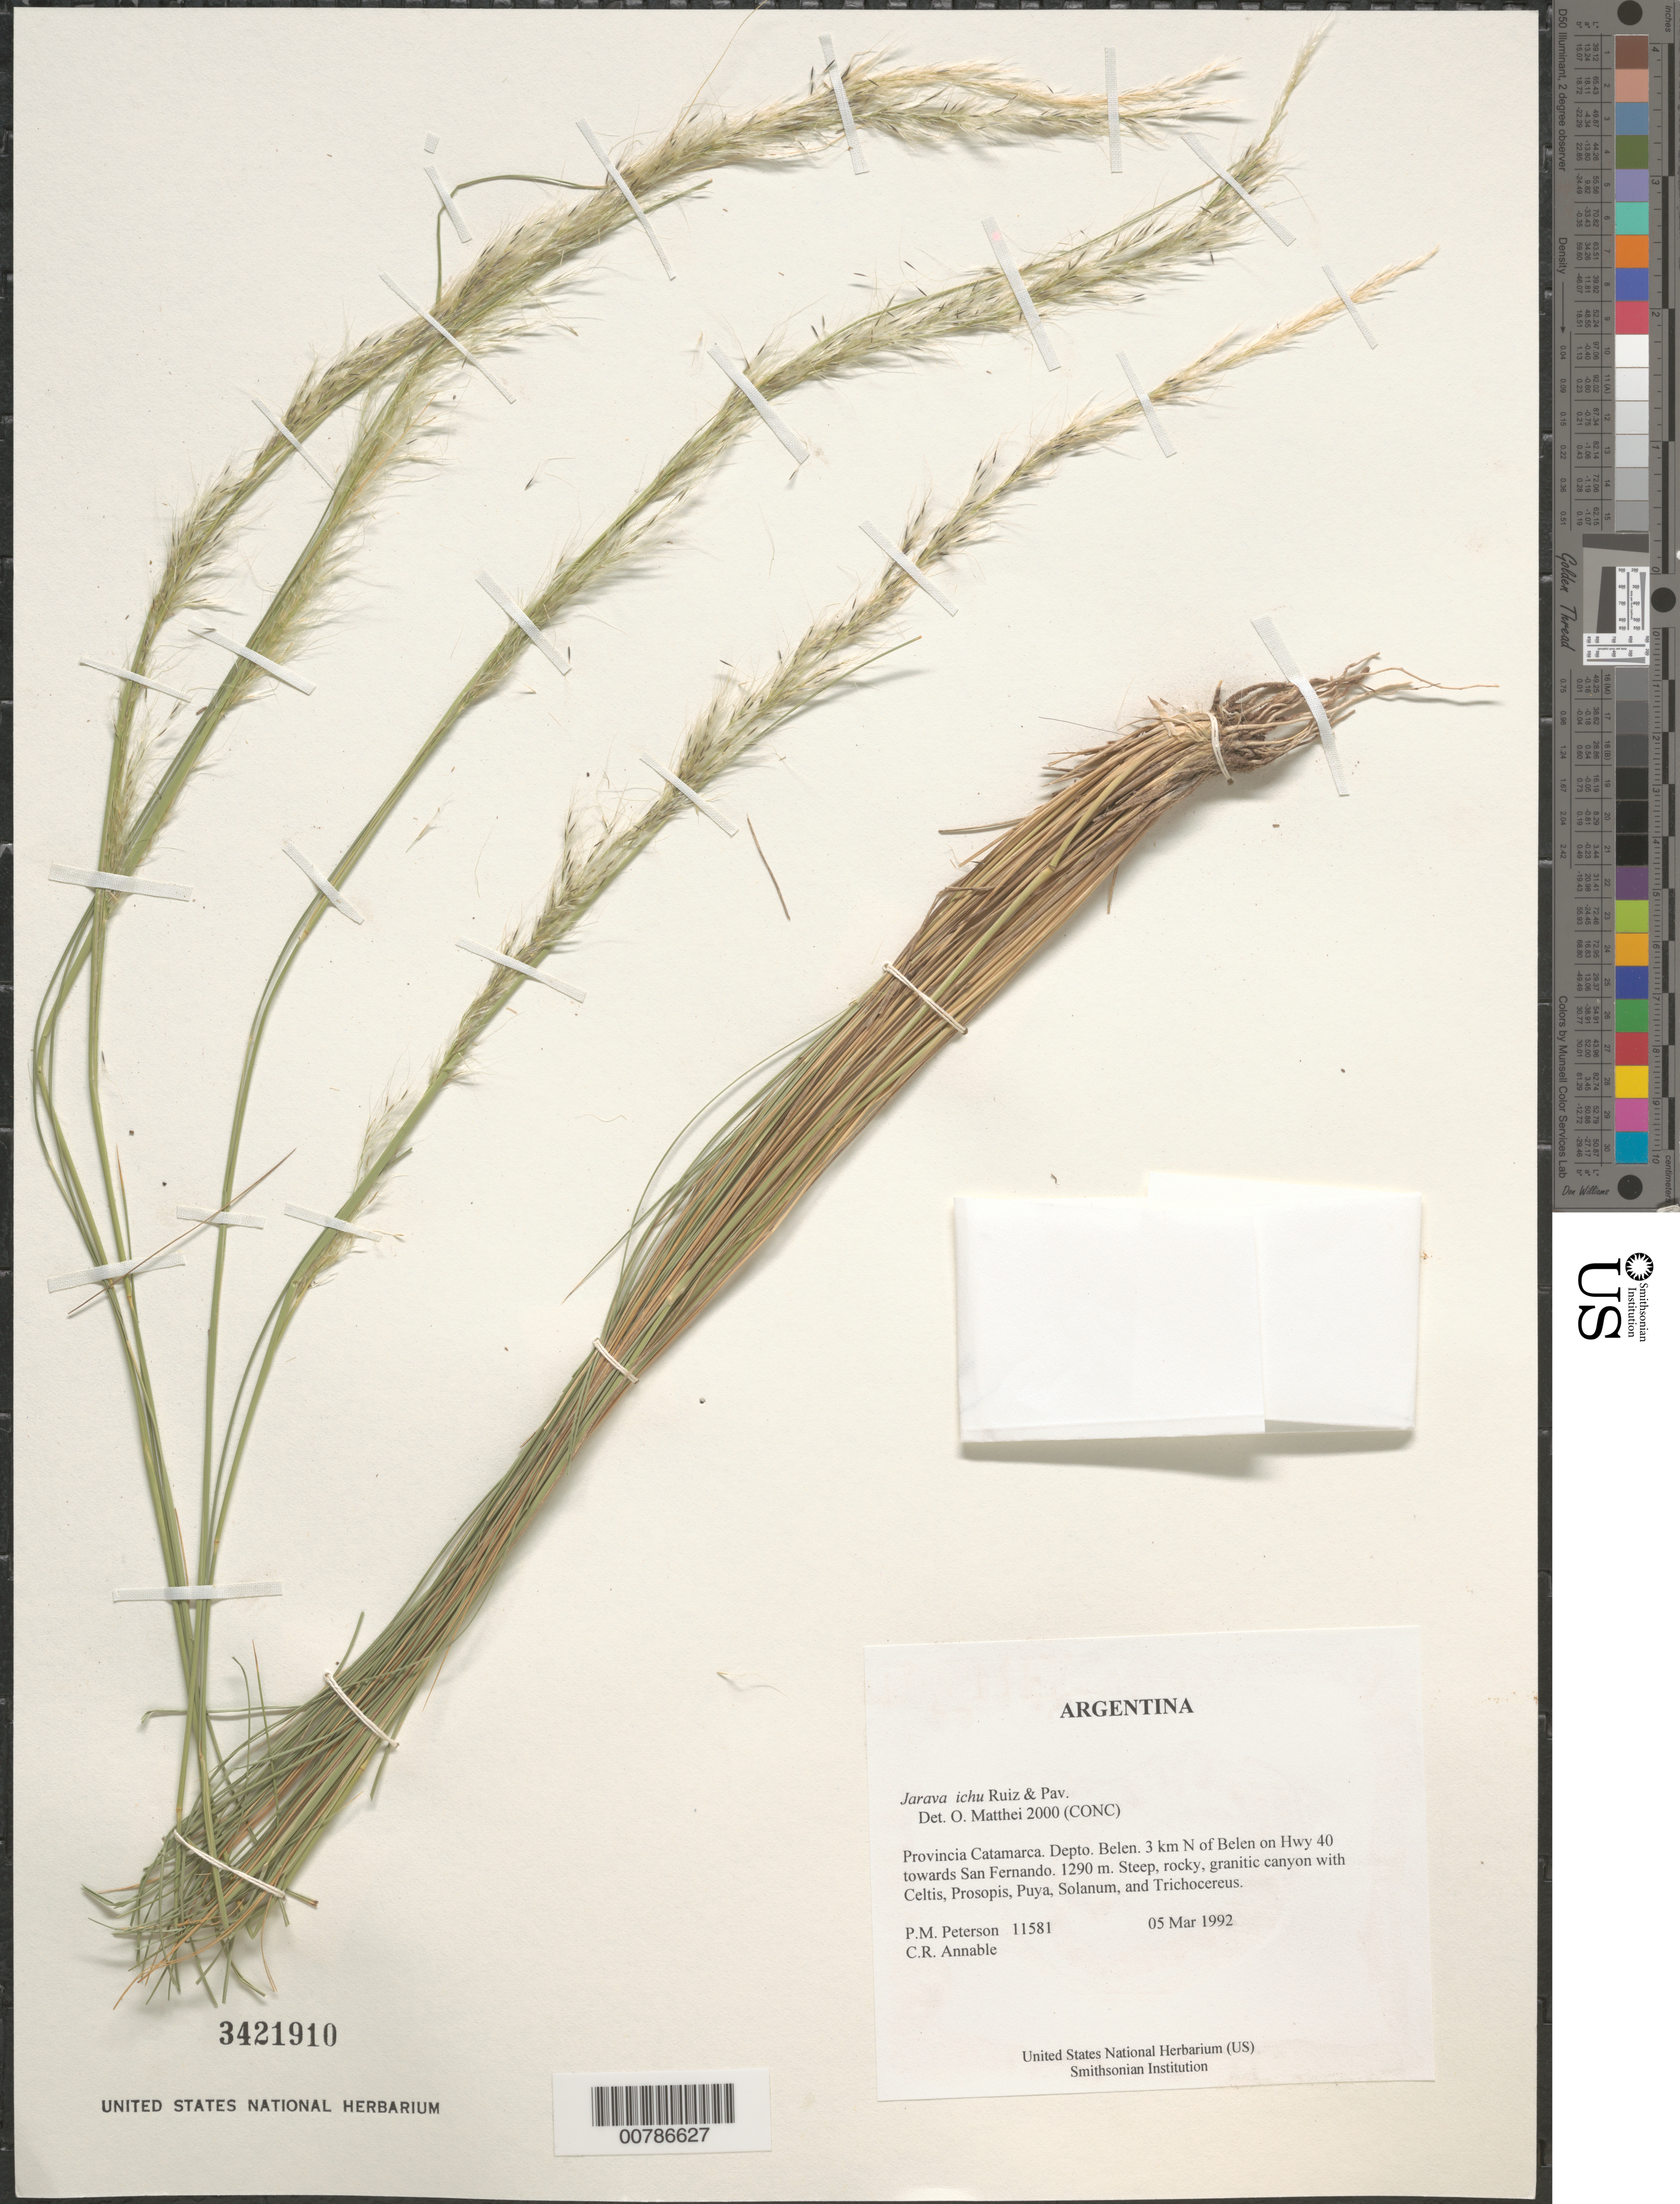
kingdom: Plantae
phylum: Tracheophyta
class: Liliopsida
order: Poales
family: Poaceae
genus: Jarava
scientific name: Jarava ichu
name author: Ruiz & Pav.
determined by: Matthei, O. R.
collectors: P. M. Peterson & C. R. Annable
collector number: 11581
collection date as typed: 05 Mar 1992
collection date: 1992-03-05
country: Argentina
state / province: Catamarca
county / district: Belen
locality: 3 km N of Belen on Hwy 40 towards San Fernando.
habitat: Steep, rocky, granitic canyon with Celtis, Prosopis, Puya, Solanum, and Trichocereus.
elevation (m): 1290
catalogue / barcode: US 3421910